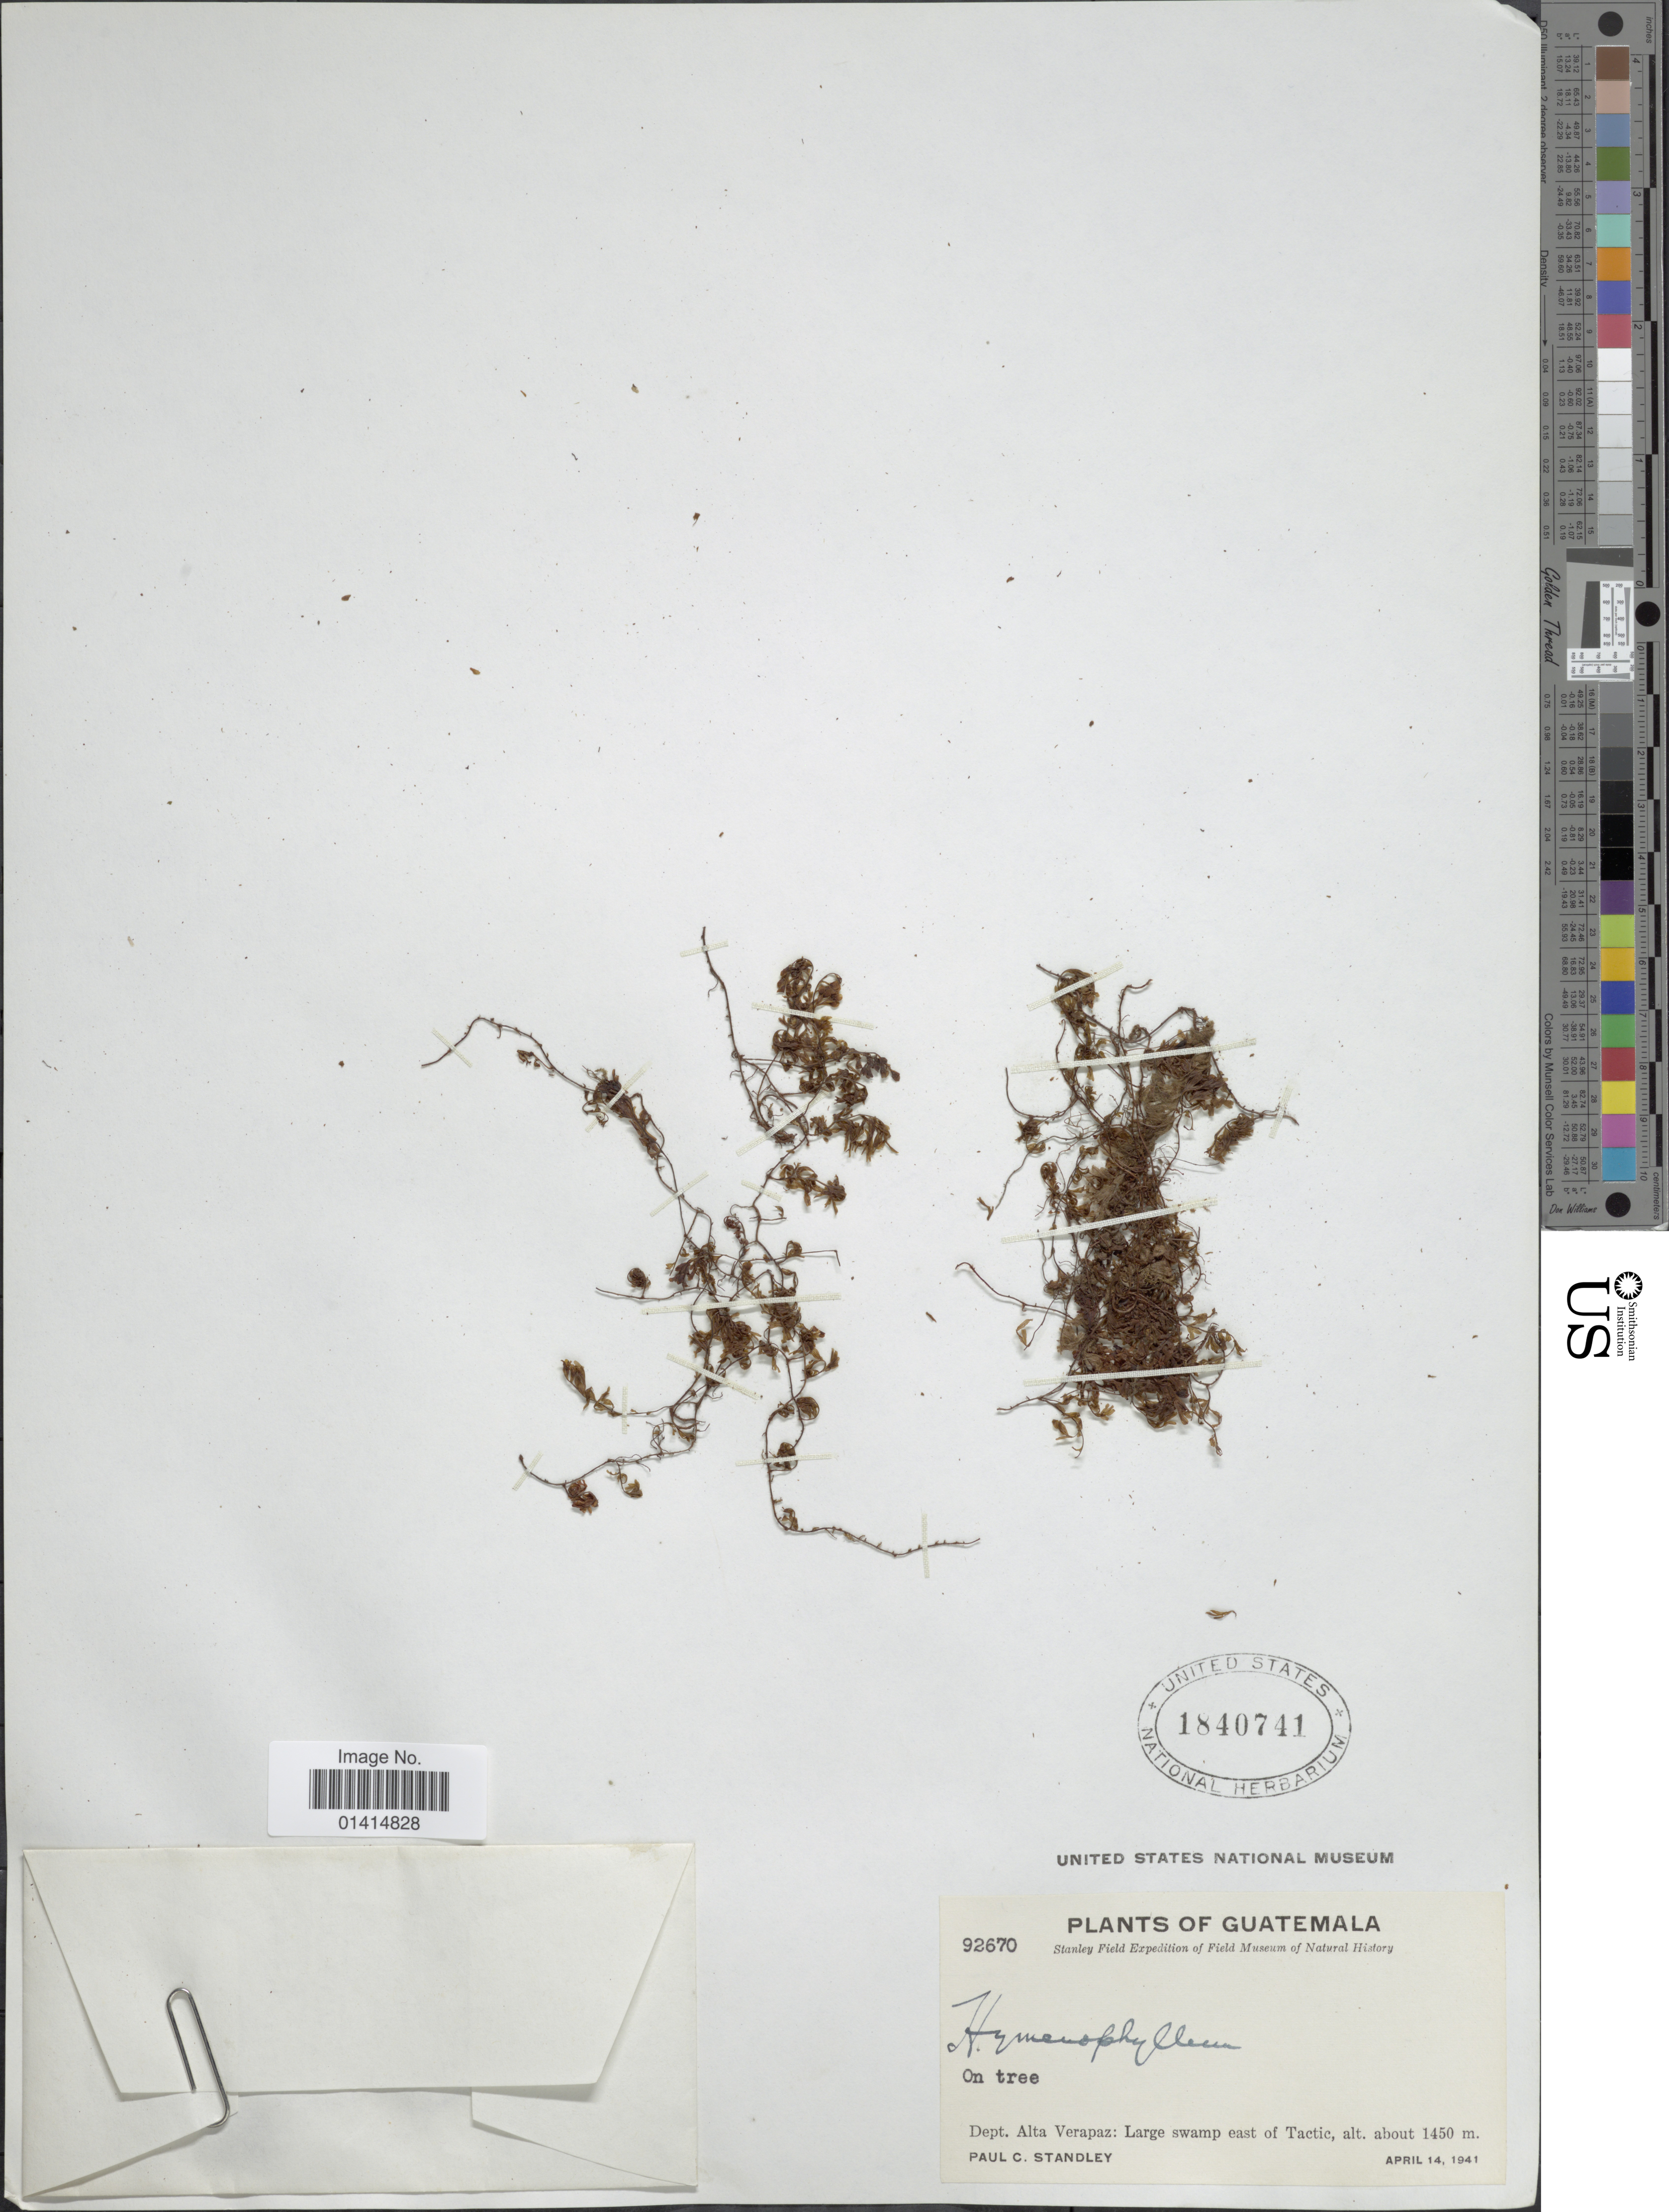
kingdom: Plantae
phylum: Tracheophyta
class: Polypodiopsida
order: Hymenophyllales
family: Hymenophyllaceae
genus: Hymenophyllum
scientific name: Hymenophyllum sp.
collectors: P. C. Standley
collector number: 92670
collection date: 1941-04-14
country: Guatemala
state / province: Alta Verapaz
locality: Dept. Alta Verapaz: Large swamp east of Tactic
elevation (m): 1450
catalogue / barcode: US 1840741